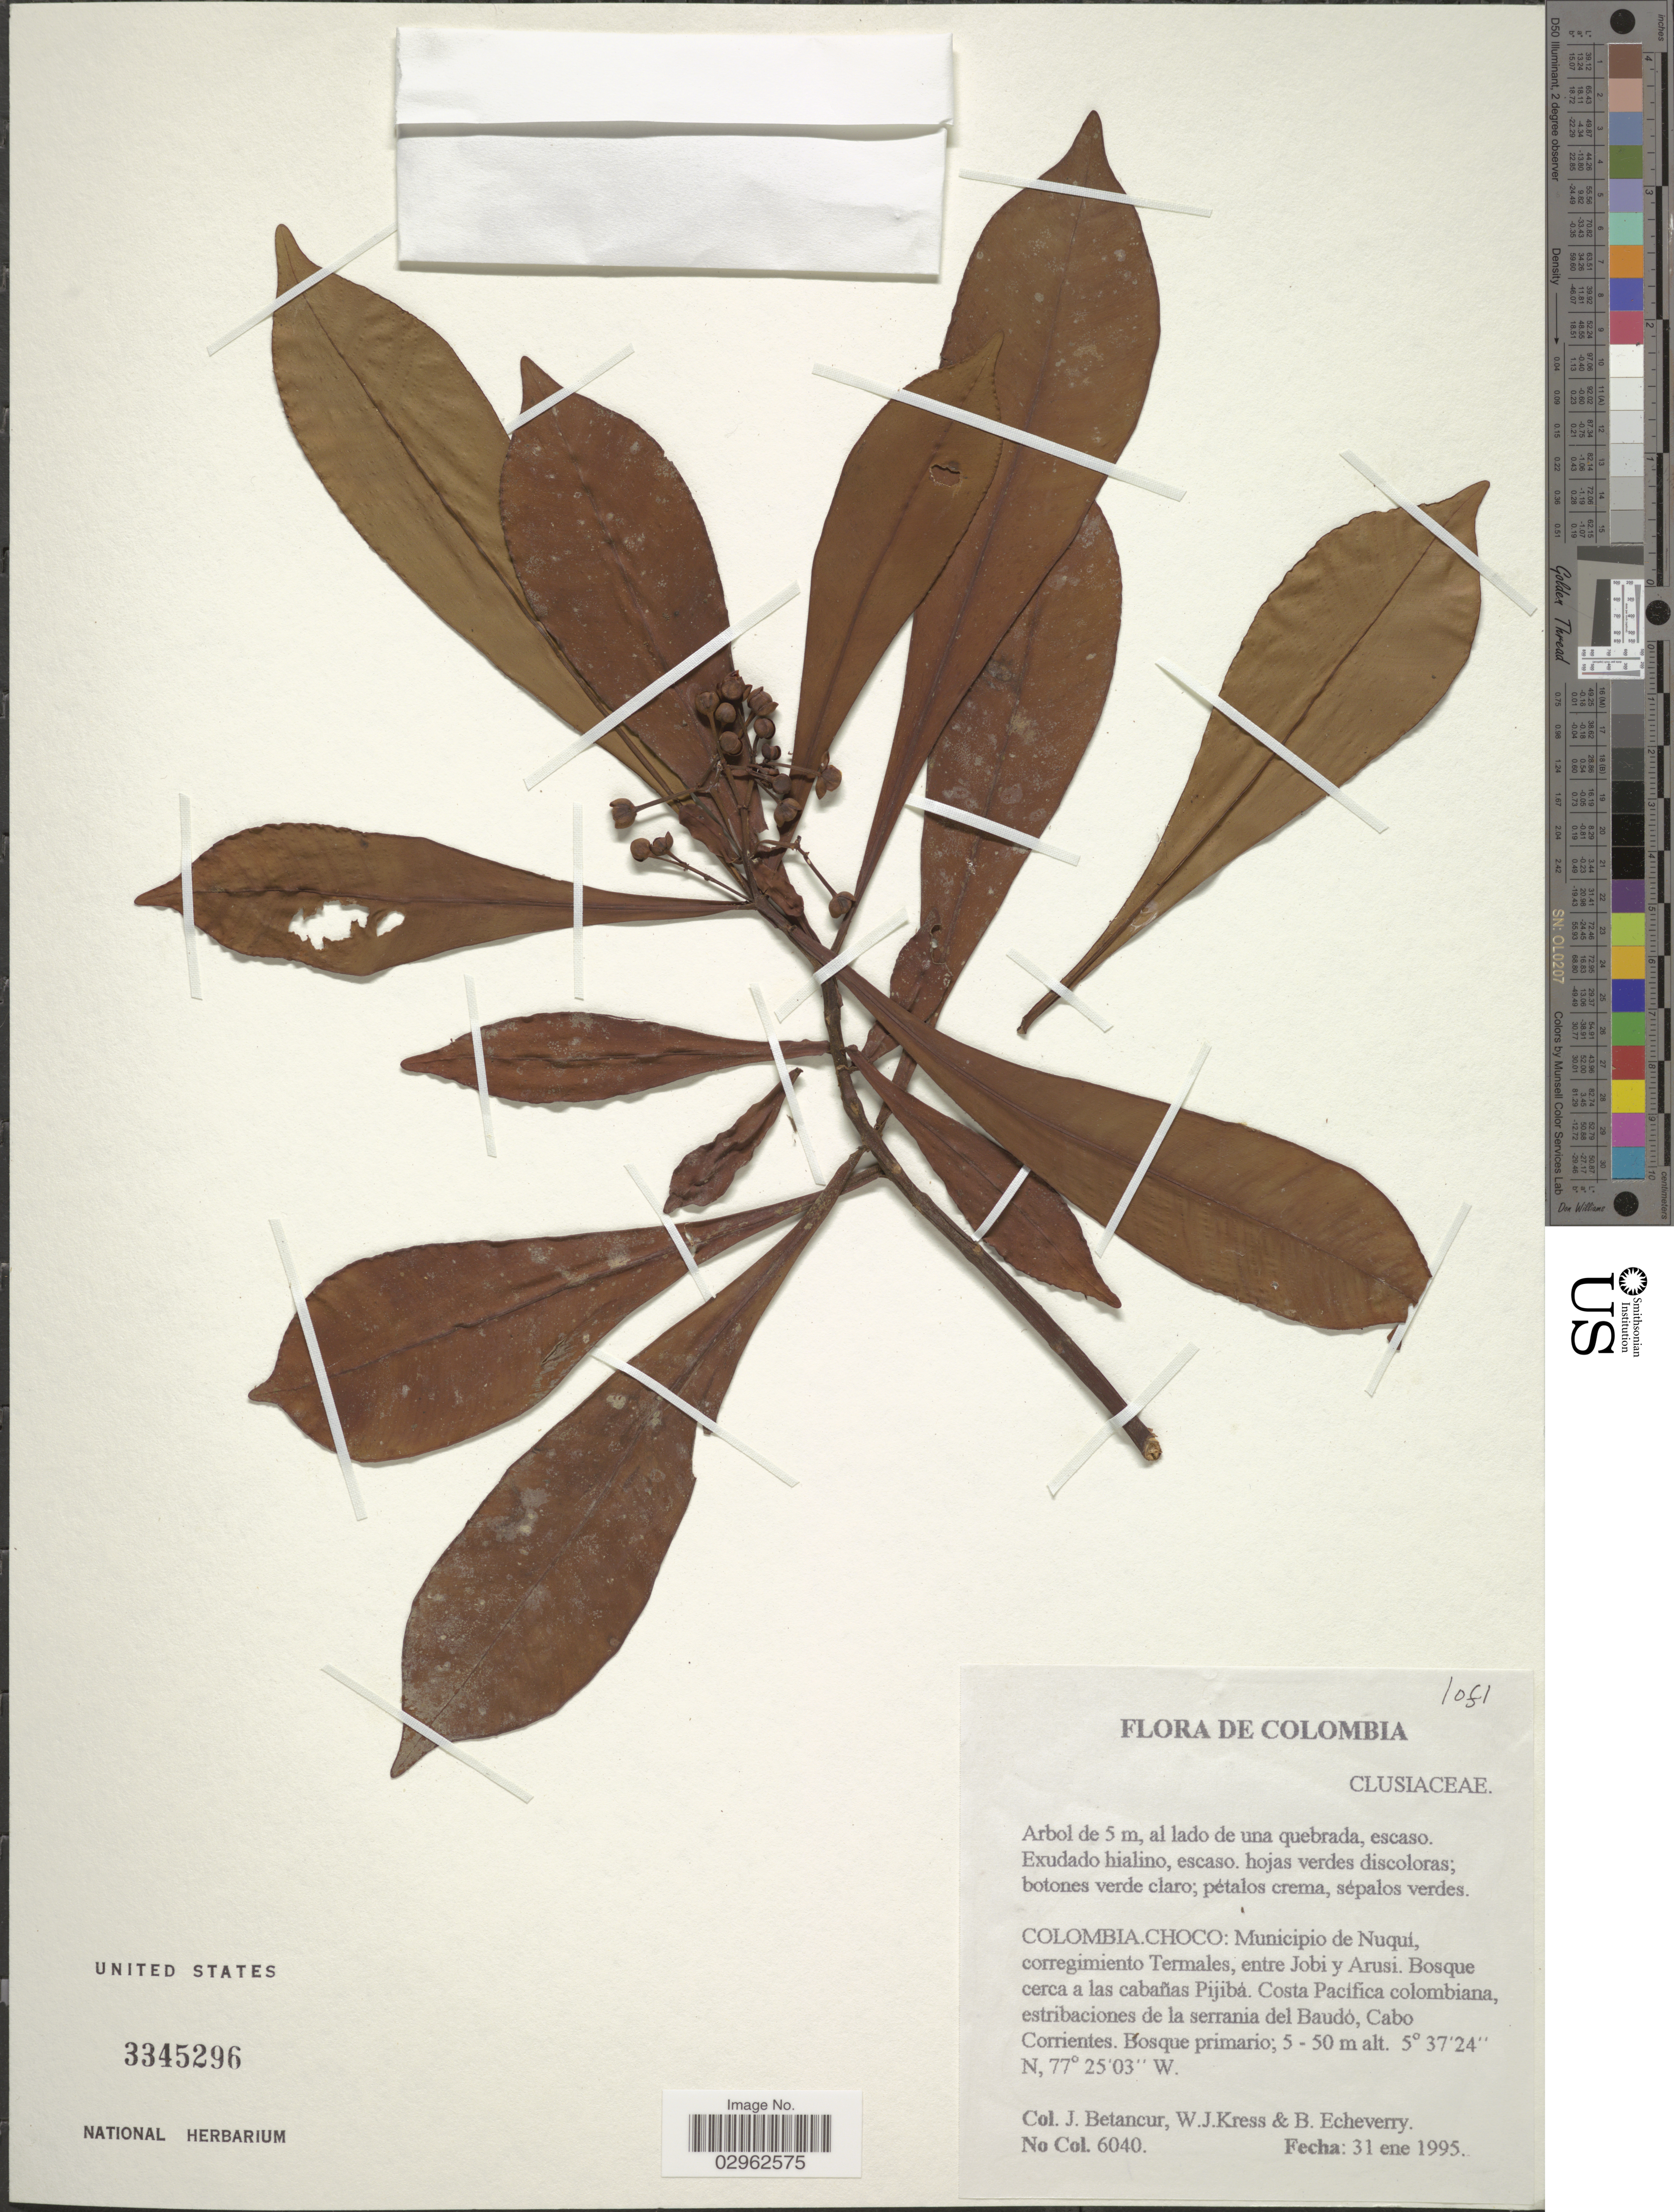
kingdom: Plantae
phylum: Tracheophyta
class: Magnoliopsida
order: Malpighiales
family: Clusiaceae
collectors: J. Betancur, W. J. Kress & B. Echeverry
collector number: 6040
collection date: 1995-01-31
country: Colombia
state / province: Chocó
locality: Municipio de Nuqui, corregimiento Termales, entre Jobi y Arusi, Bosque cerca a las cabañas Pijibá, Costa Pacifica colombiana, estribaciones de la serrania del Baudó, Cabo Corrientes.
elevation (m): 5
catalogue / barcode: US 3345296